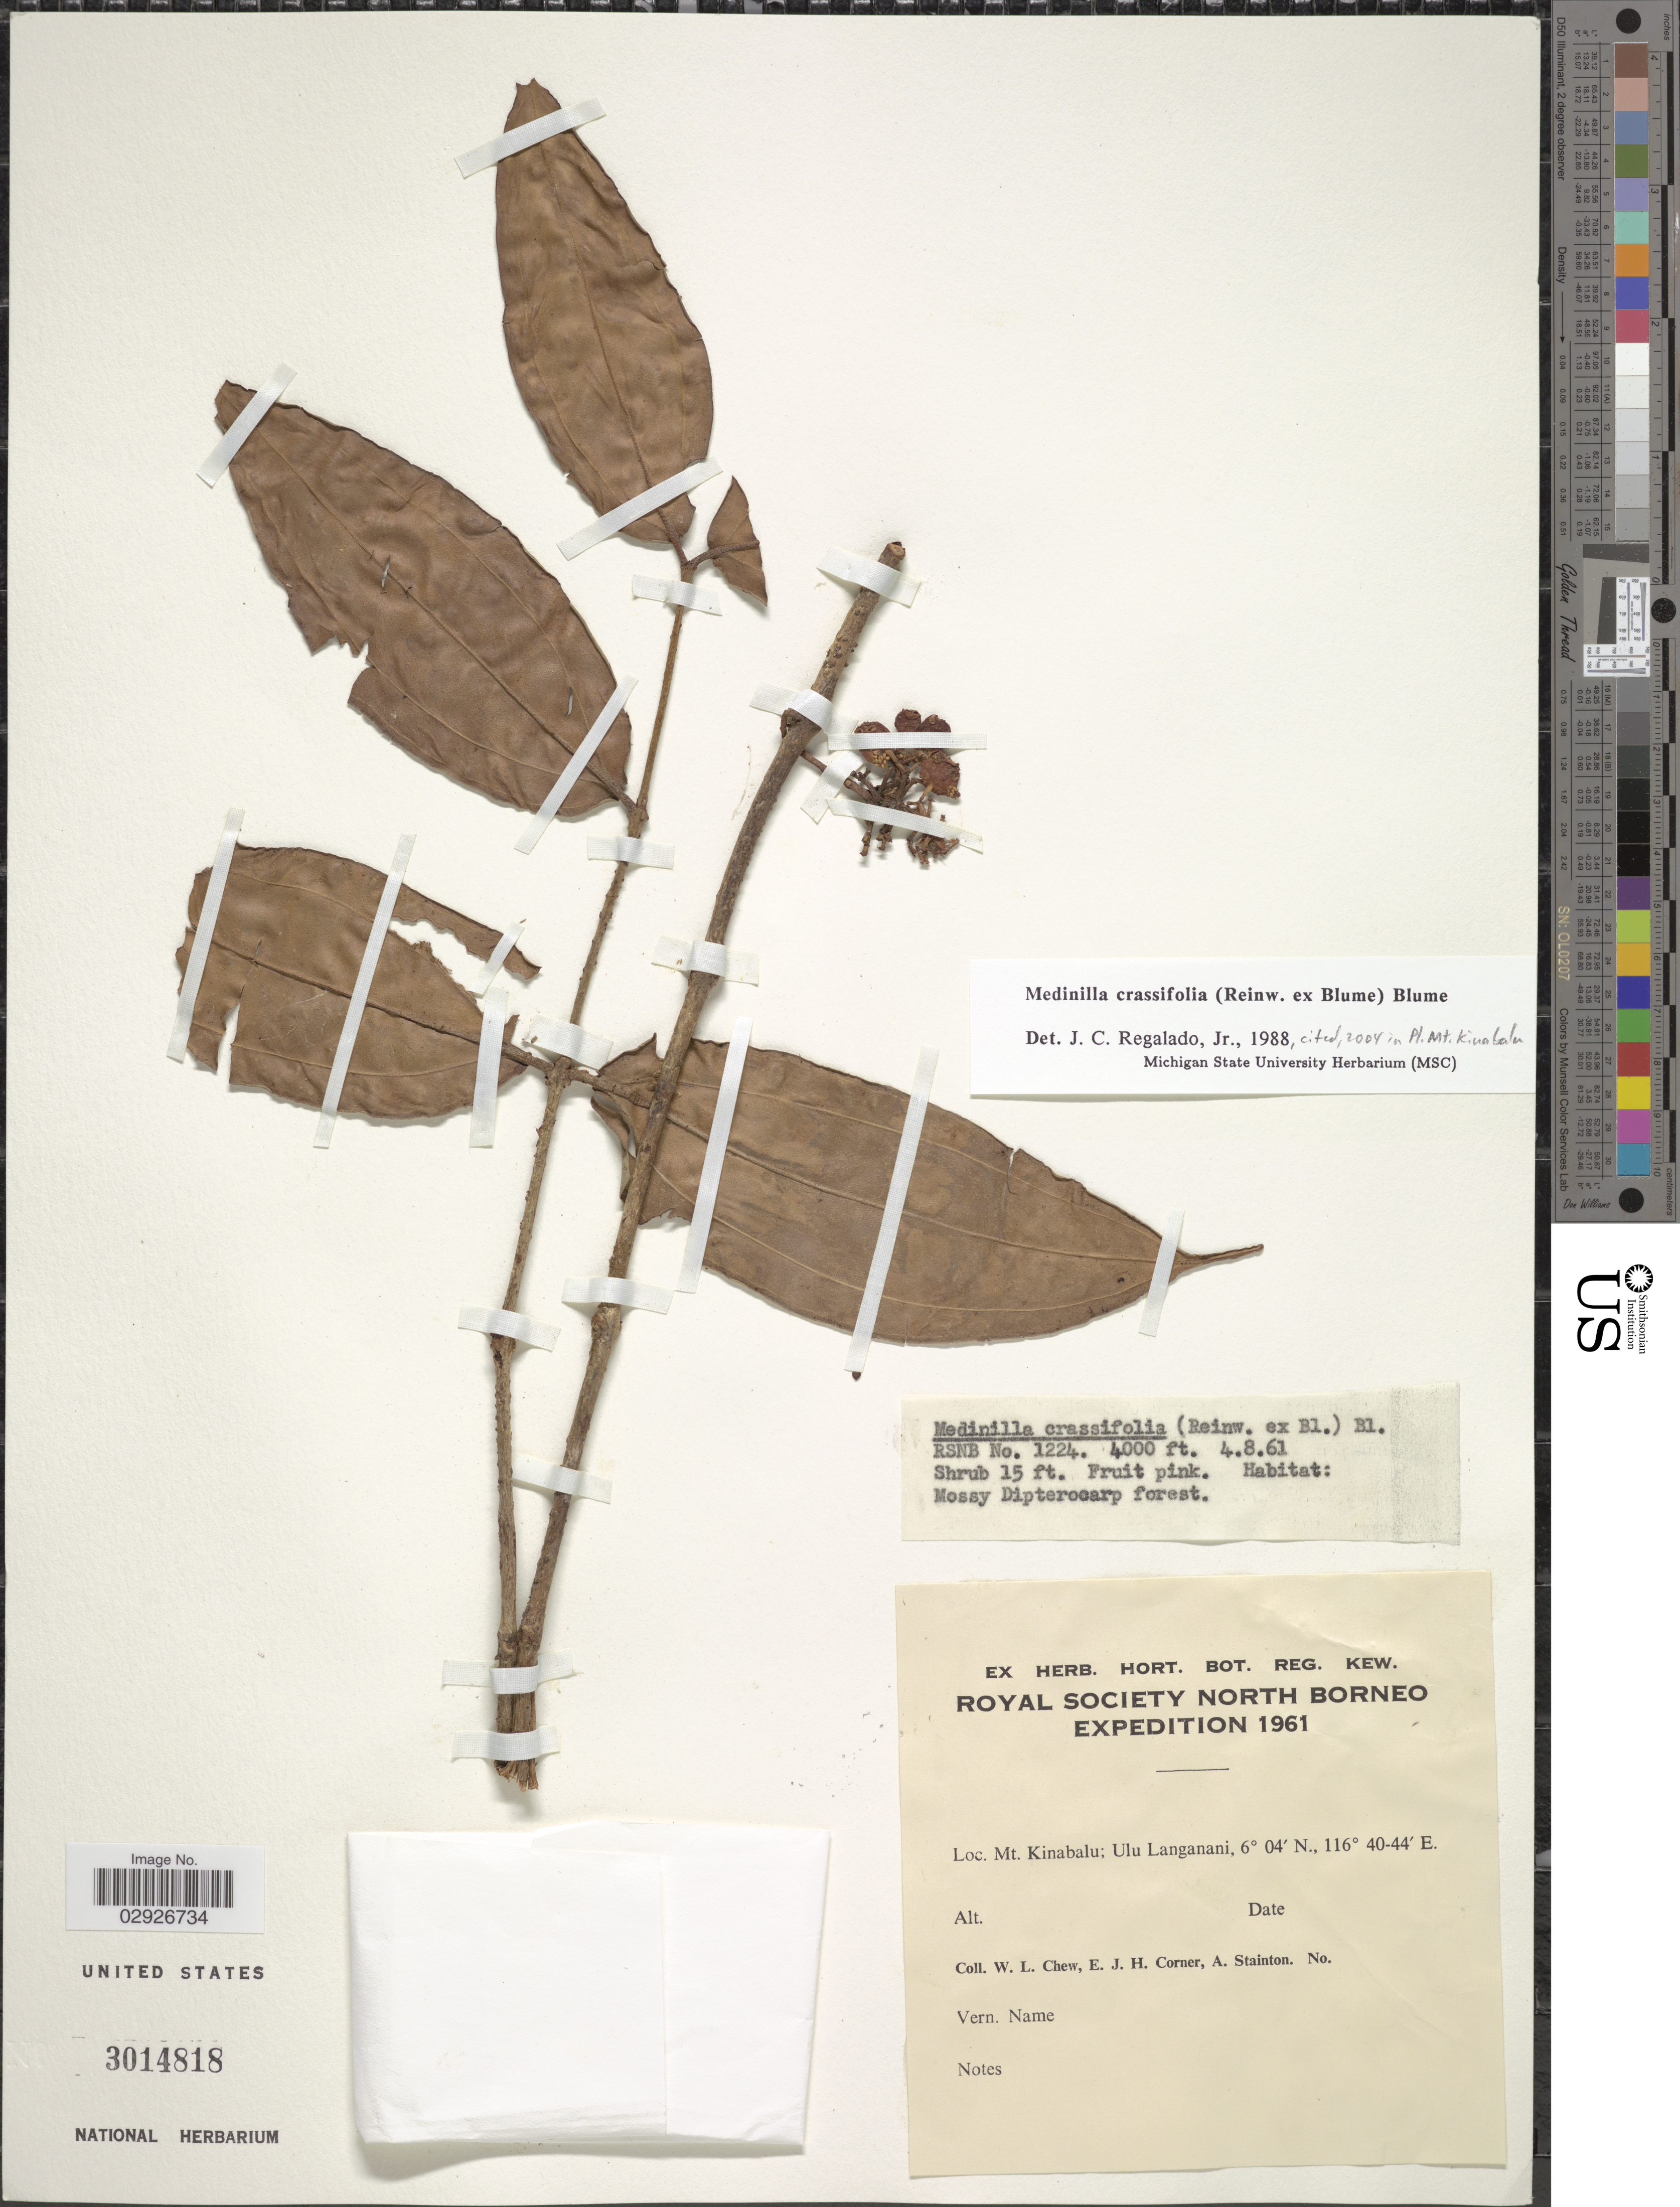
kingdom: Plantae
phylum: Tracheophyta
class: Magnoliopsida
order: Myrtales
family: Melastomataceae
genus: Medinilla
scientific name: Medinilla crassifolia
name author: Blume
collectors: W. Chew, E. Corner & A. Stainton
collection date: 1961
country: Malaysia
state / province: Sabah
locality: Mt. Kinabalu: Ulu Langanani.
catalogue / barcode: US 3014818